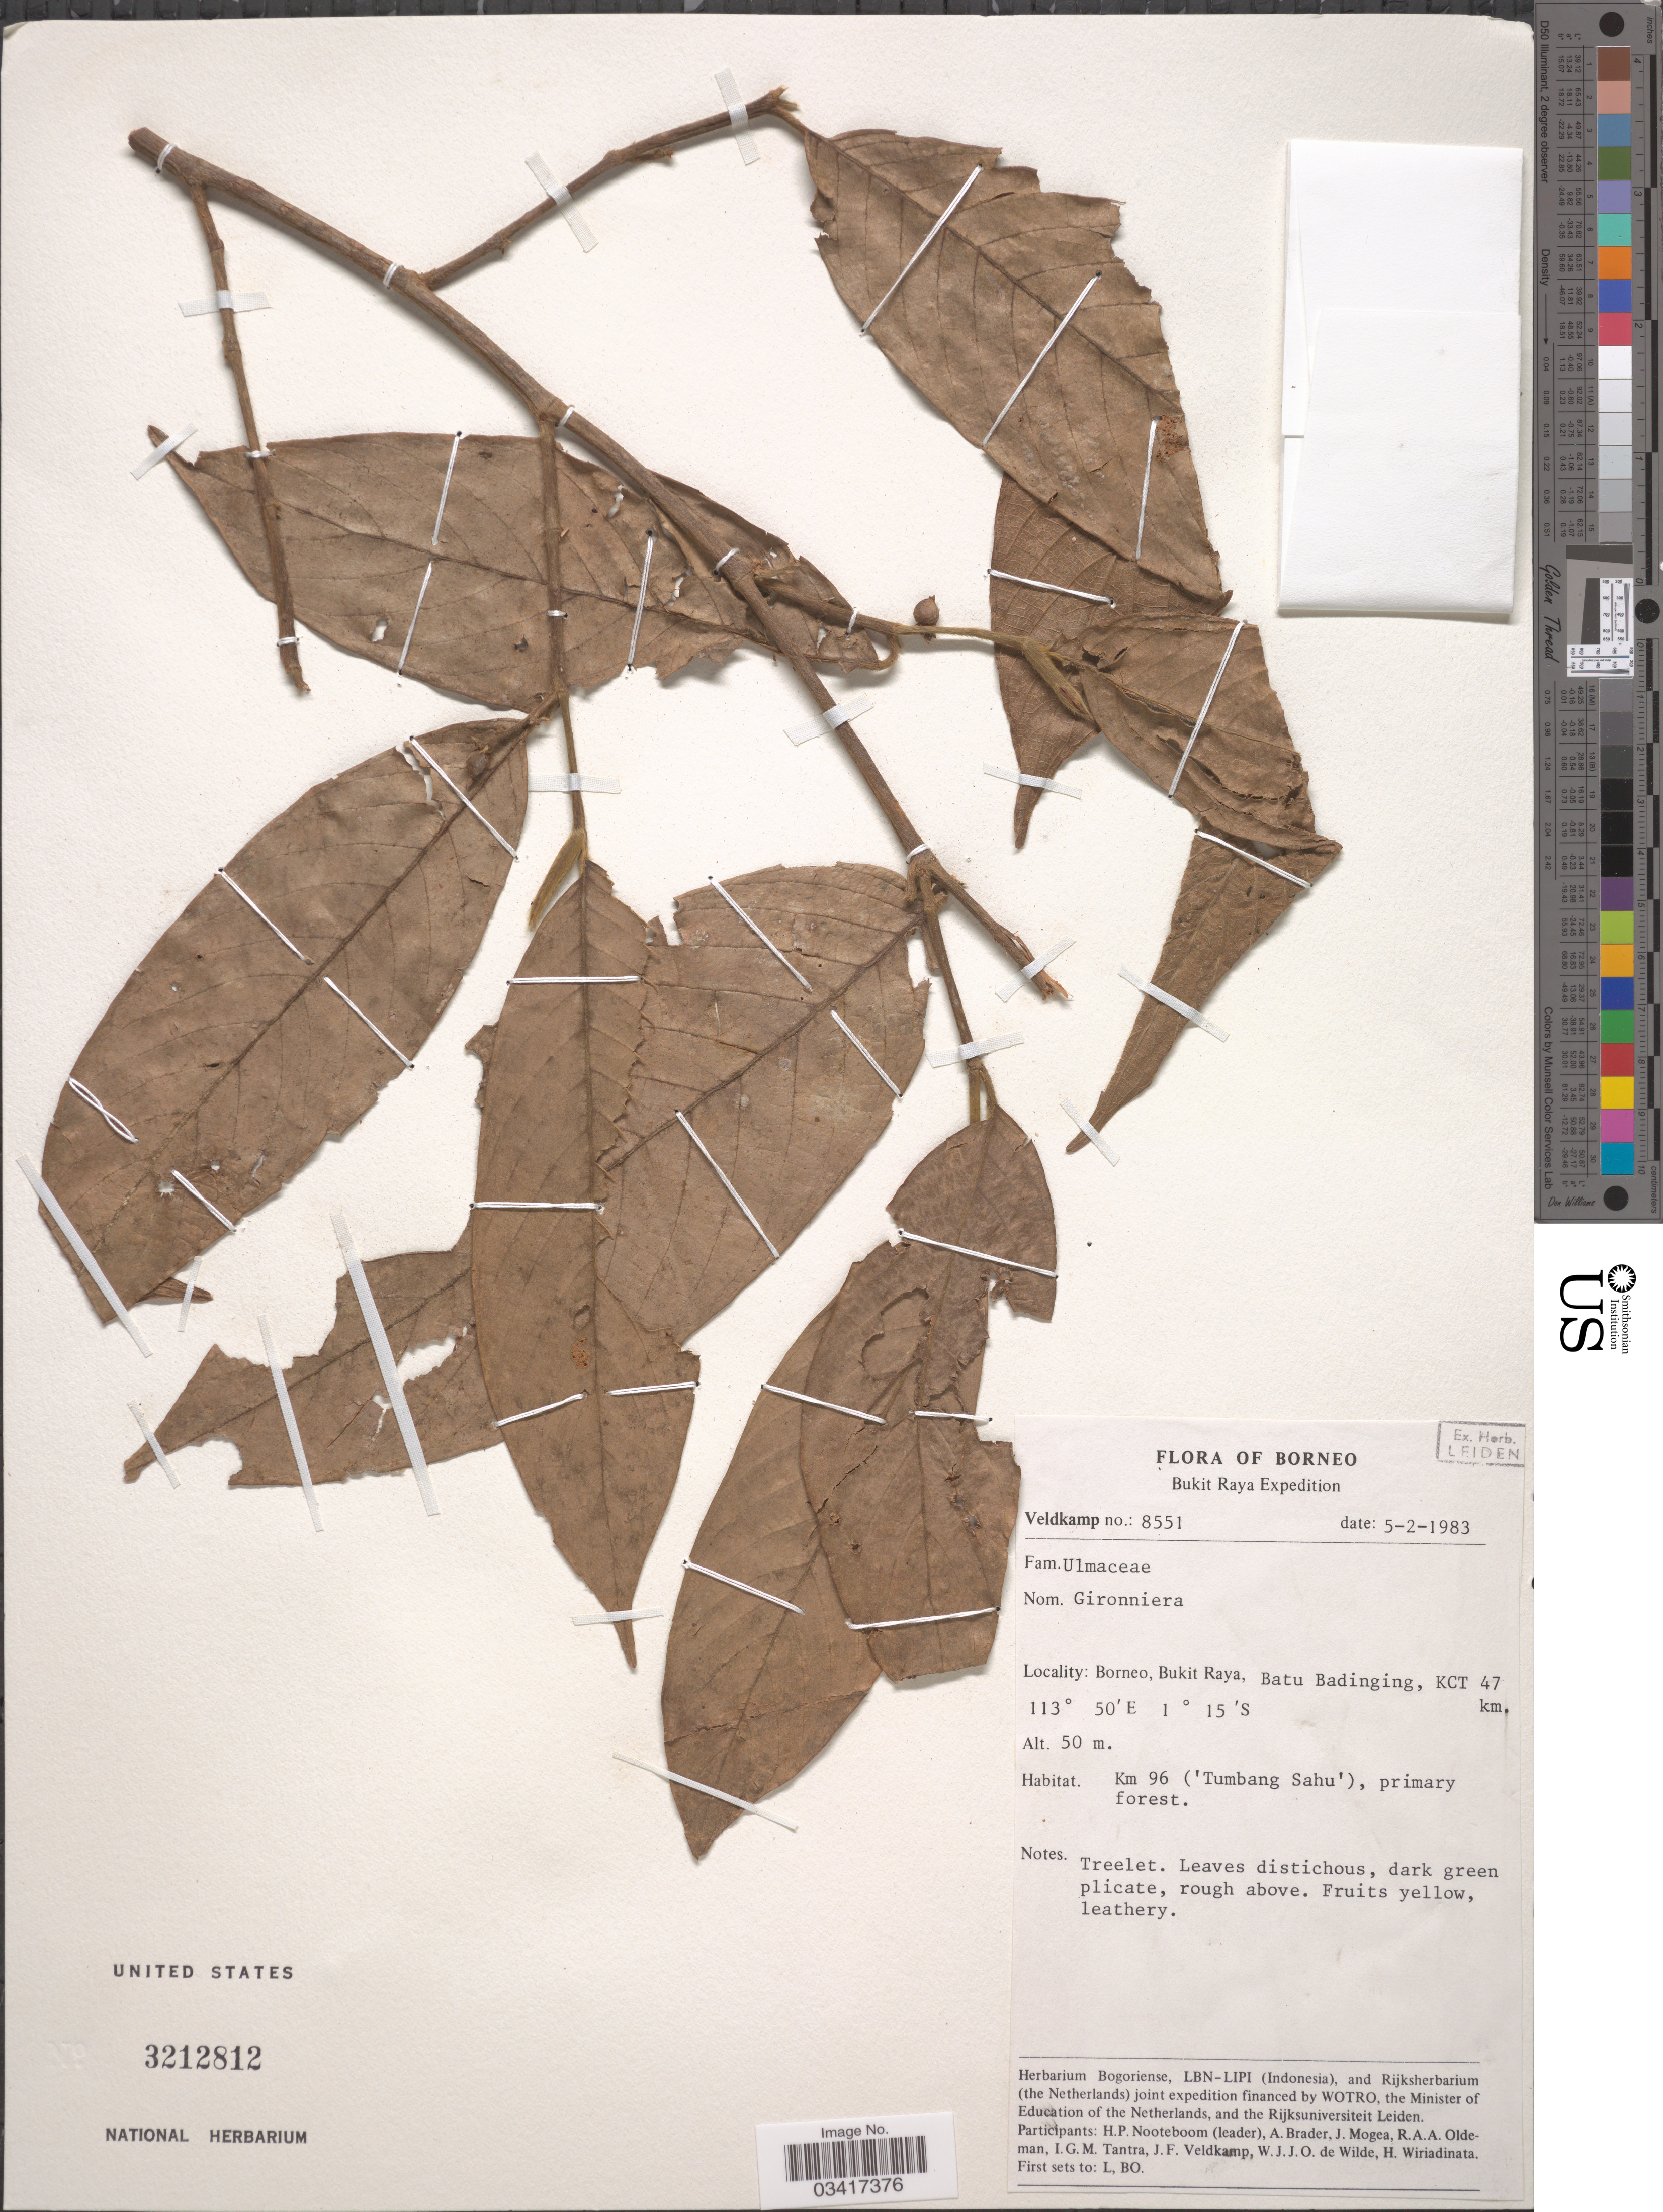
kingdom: Plantae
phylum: Tracheophyta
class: Magnoliopsida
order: Rosales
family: Cannabaceae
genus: Gironniera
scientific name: Gironniera sp.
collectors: J. F. Veldkamp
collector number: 8551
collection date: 1983-02-05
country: Indonesia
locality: Borneo, Bukit Raya, Batu Badinging, KCT 47 km. Km 96 ('Tumbang Sahu').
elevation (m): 50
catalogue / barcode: US 3212812